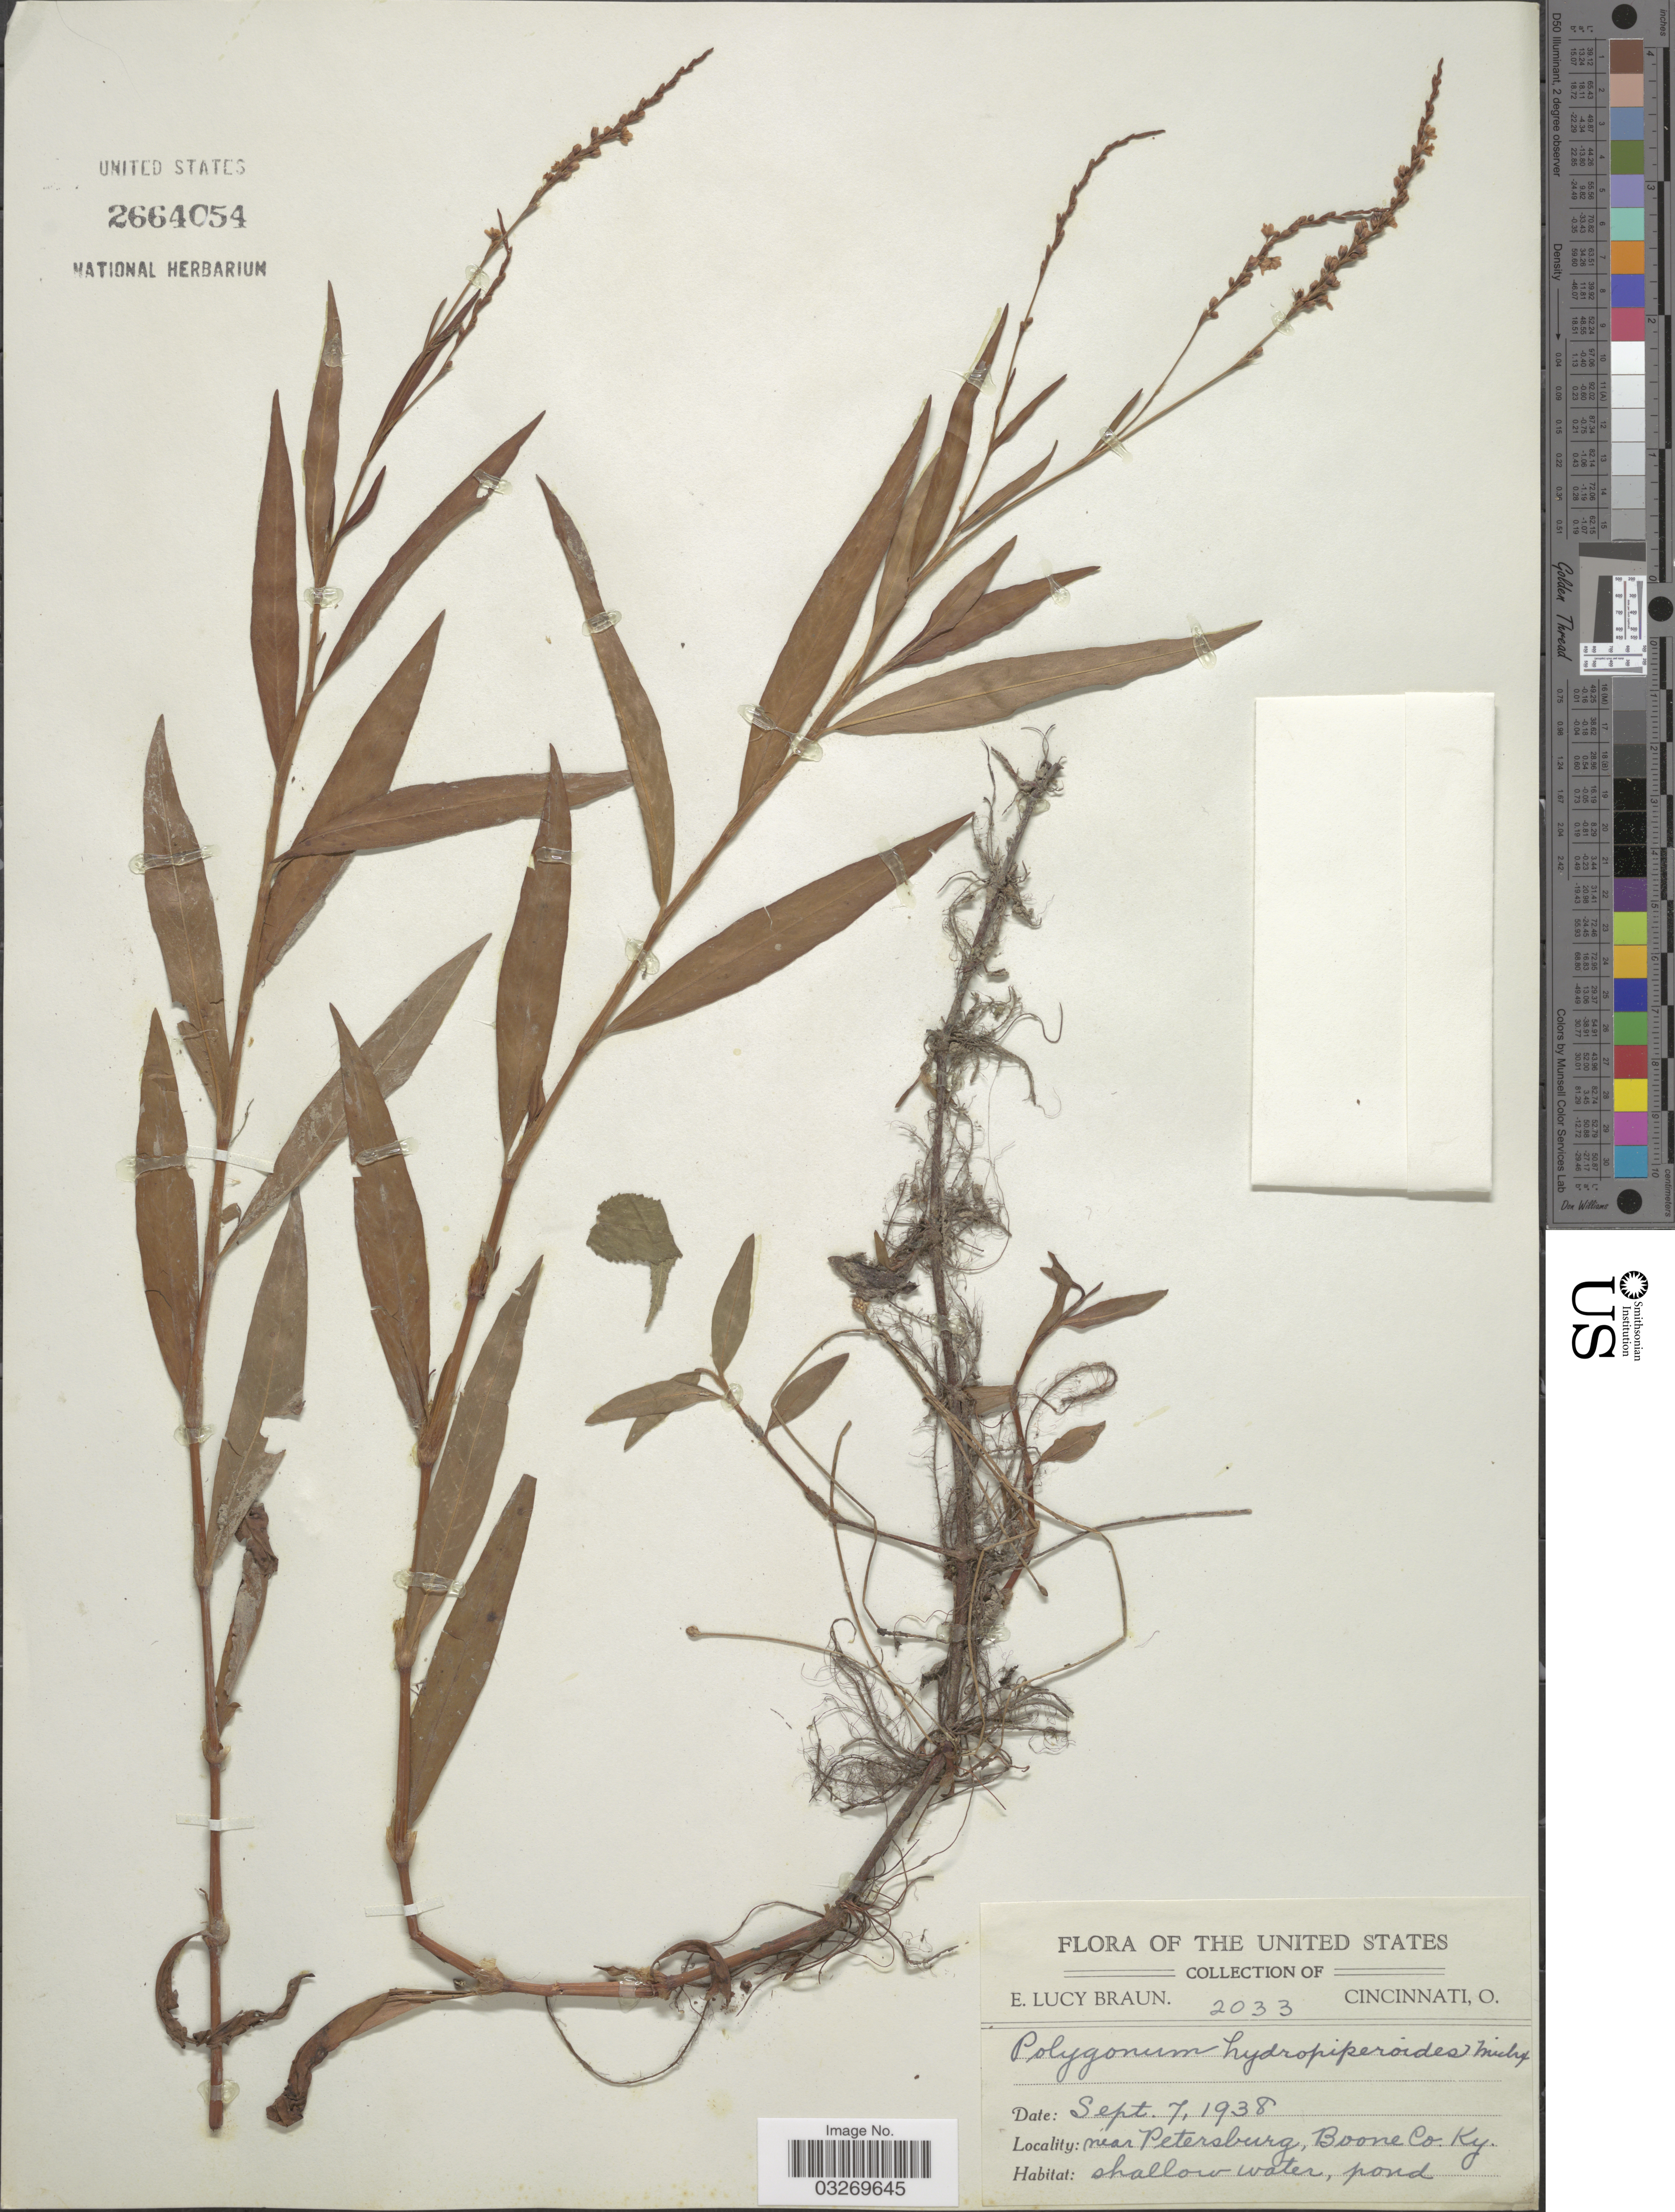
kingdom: Plantae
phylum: Tracheophyta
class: Magnoliopsida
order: Caryophyllales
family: Polygonaceae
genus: Persicaria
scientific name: Persicaria hydropiperoides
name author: (Michx.) Small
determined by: Atha, D. E.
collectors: E. L. Braun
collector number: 2033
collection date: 1938-09-07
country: United States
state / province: Kentucky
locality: Near Petersburg, Boone Co.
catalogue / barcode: US 2664054